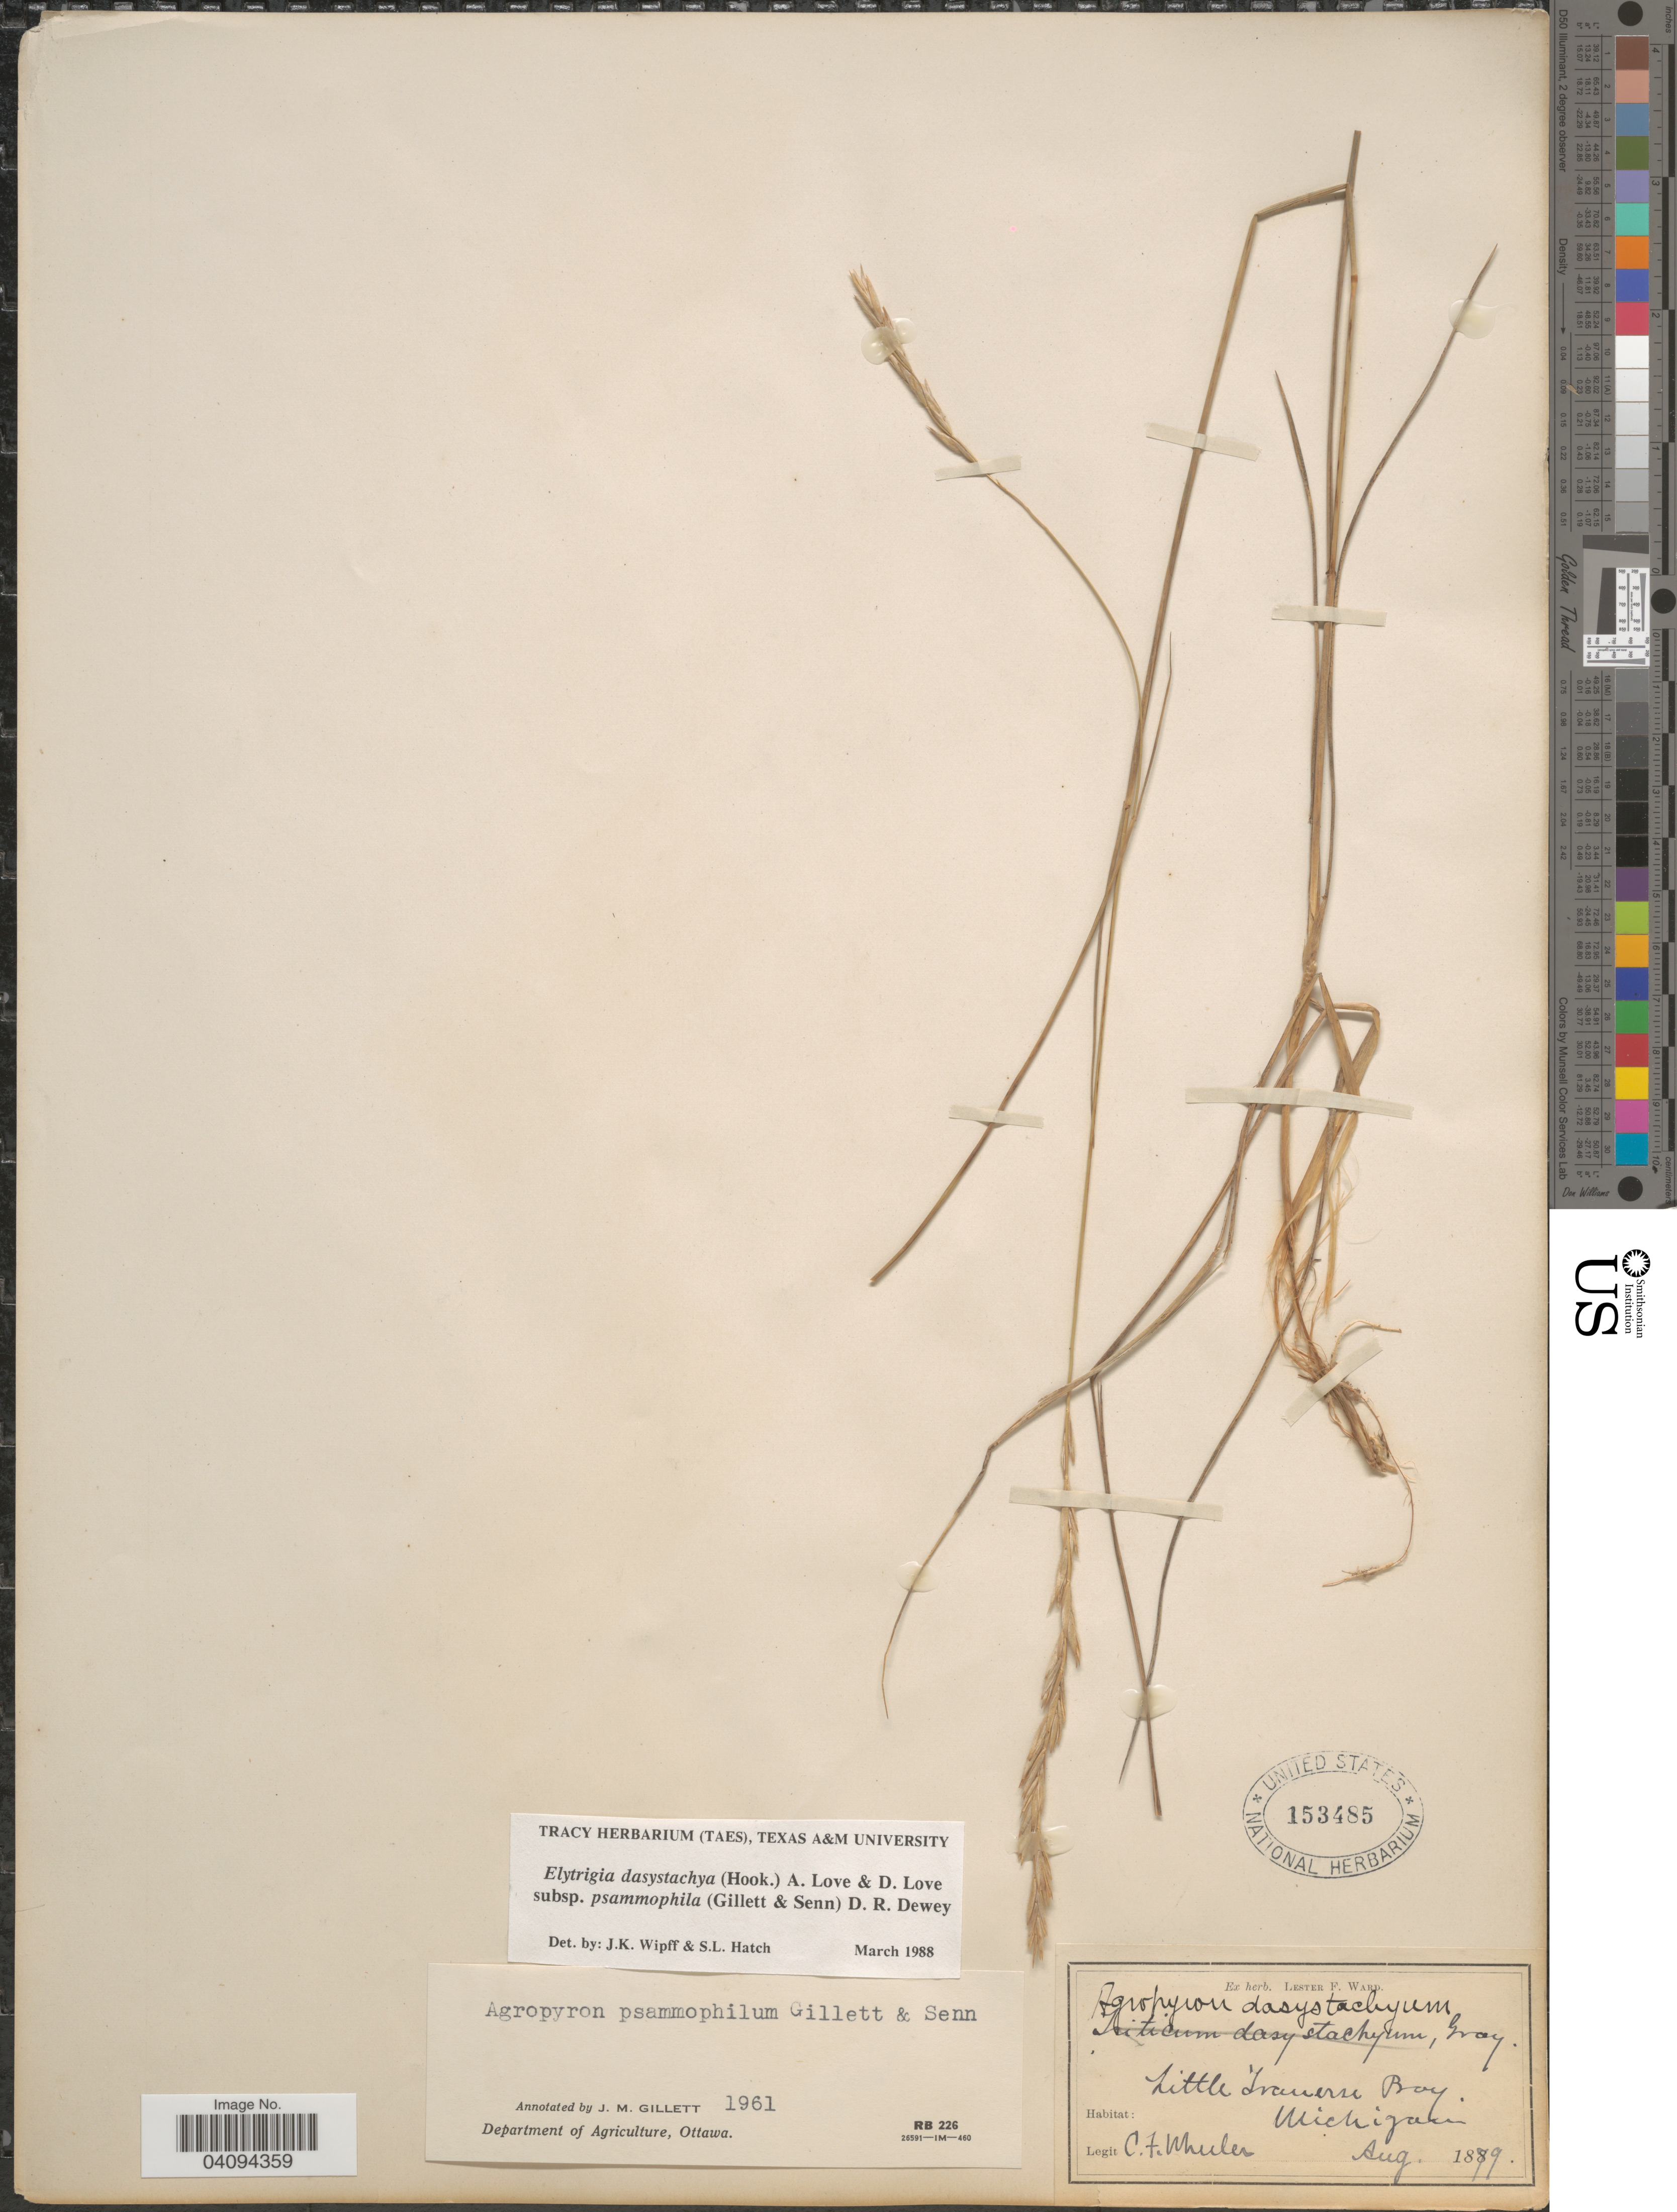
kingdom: Plantae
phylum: Tracheophyta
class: Liliopsida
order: Poales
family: Poaceae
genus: Elymus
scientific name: Elymus lanceolatus subsp. psammophilus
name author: (J.M. Gillett & H. Senn) Á. Löve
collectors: C. Wheeler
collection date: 1879-08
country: United States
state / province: Michigan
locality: Little Traverse Bay.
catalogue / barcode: US 153485